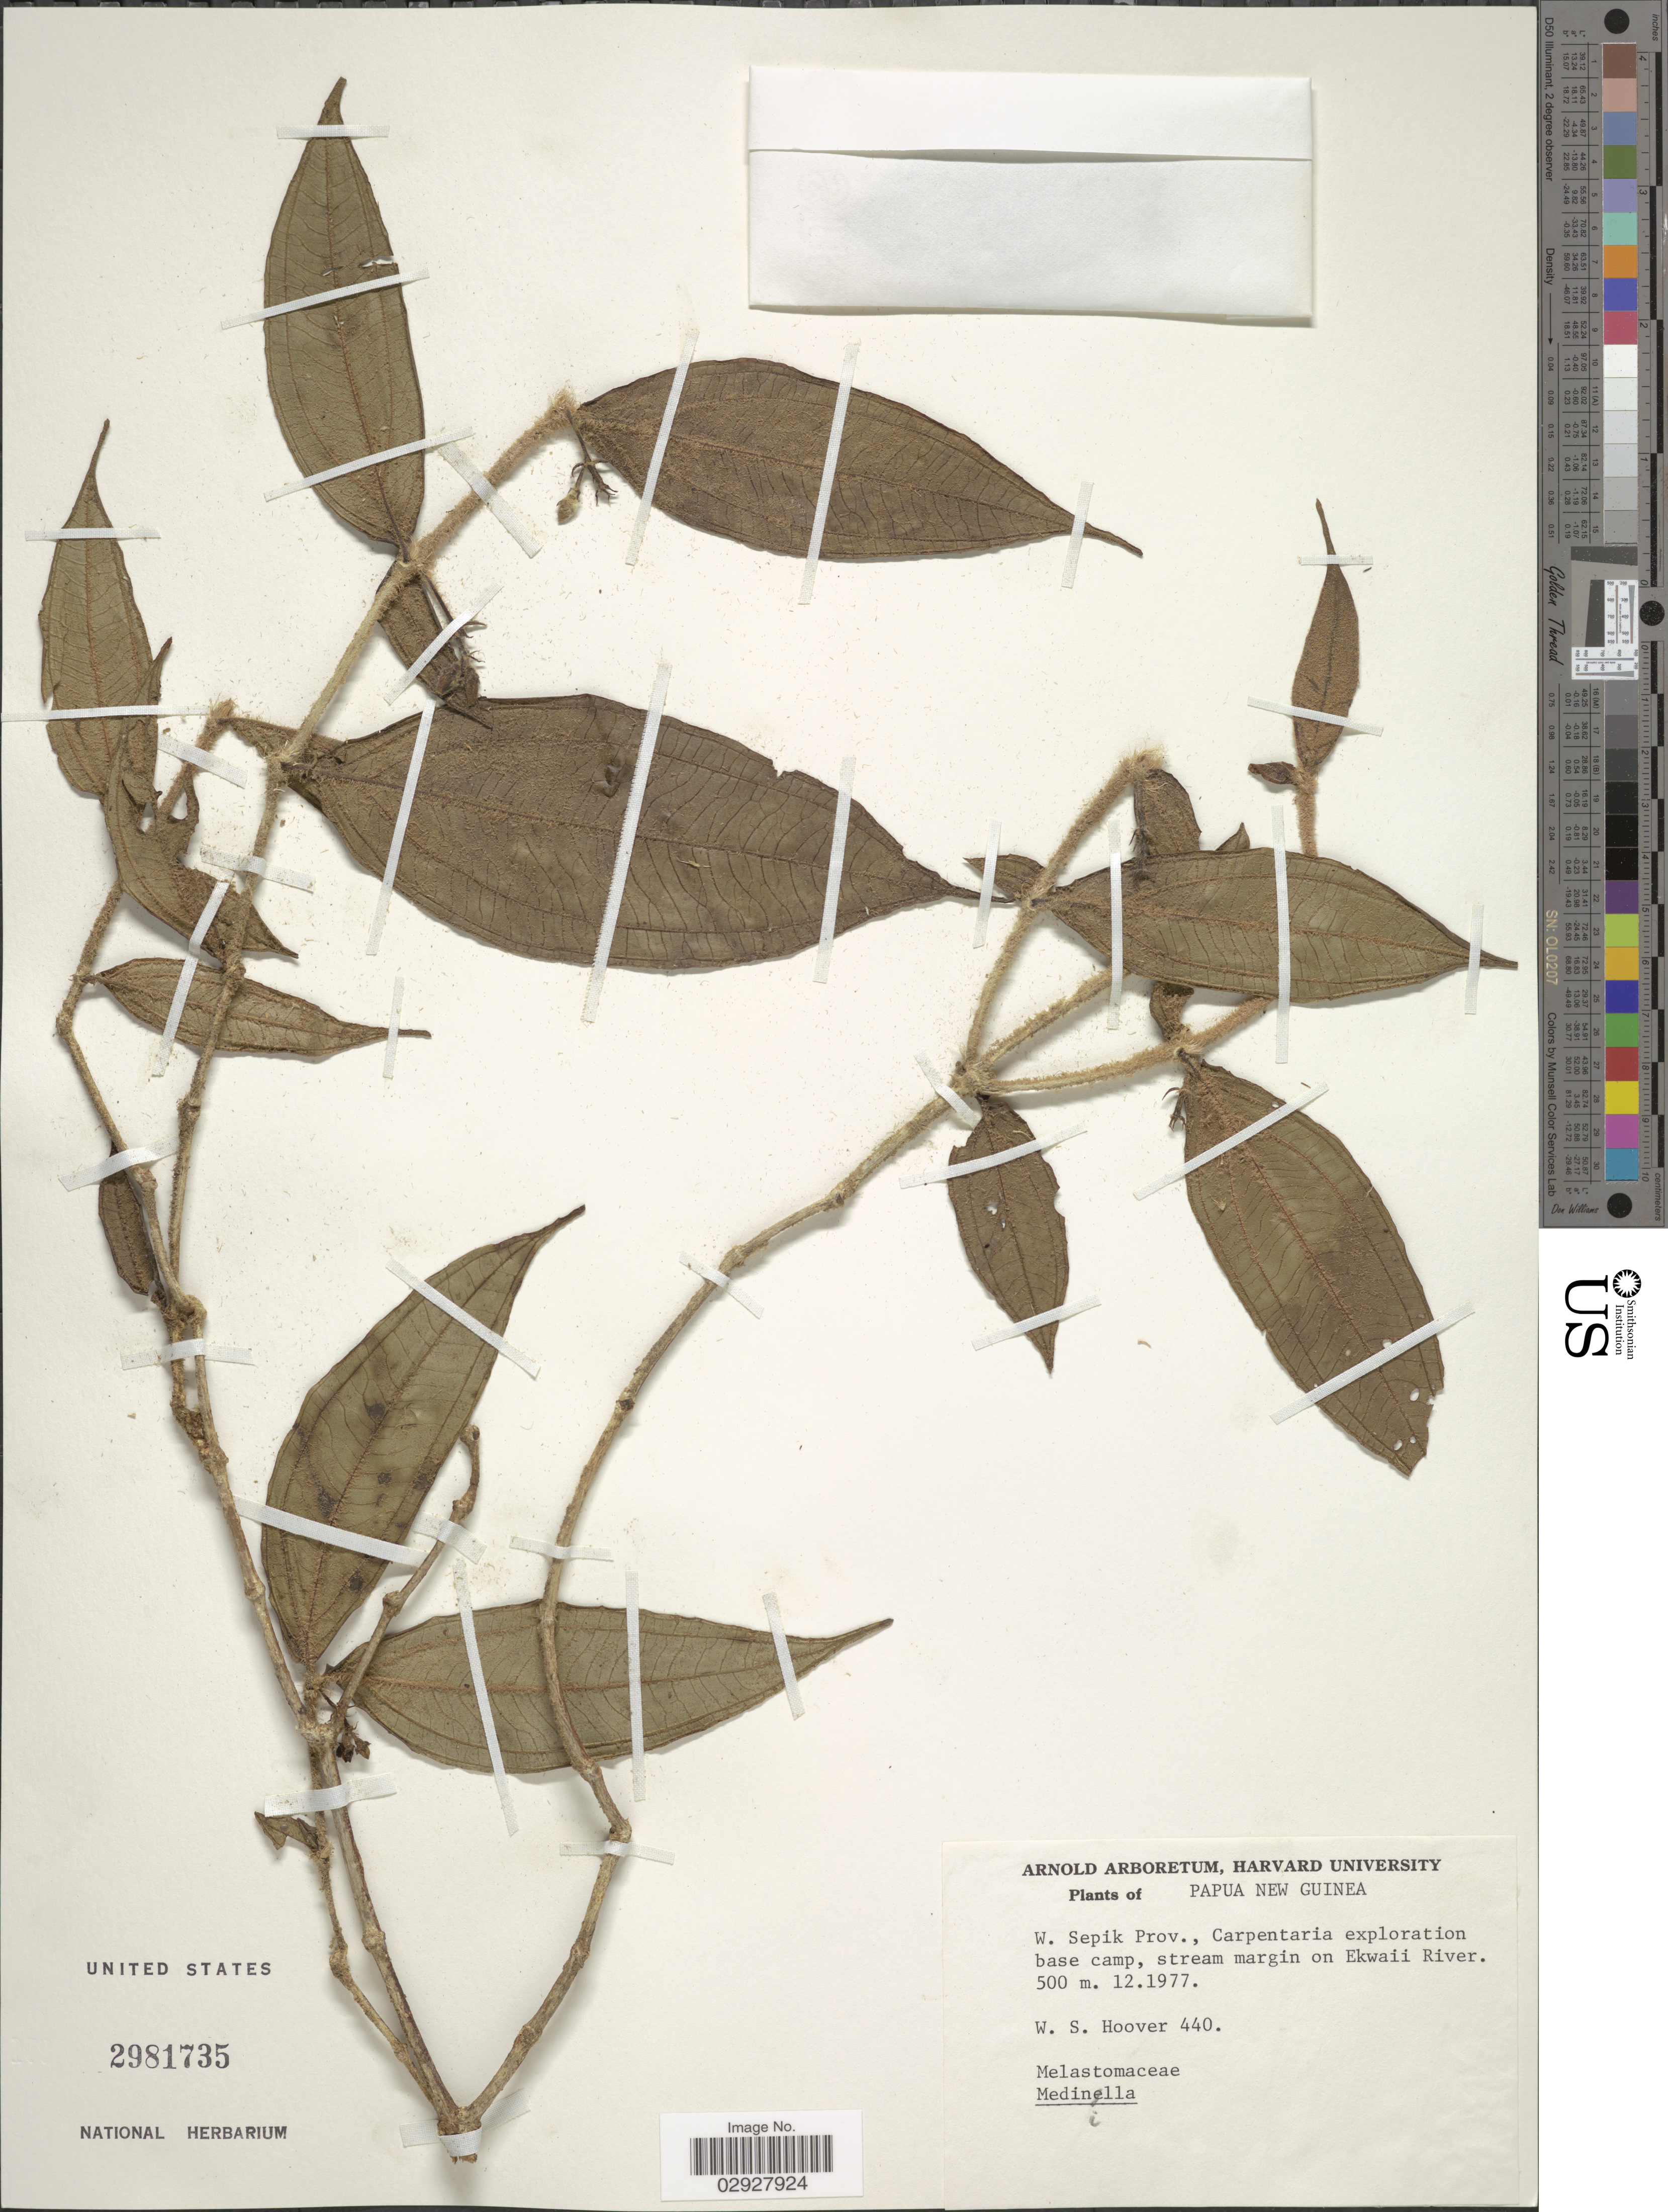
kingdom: Plantae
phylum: Tracheophyta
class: Magnoliopsida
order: Myrtales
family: Melastomataceae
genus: Medinilla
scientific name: Medinilla sp.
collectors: W. S. Hoover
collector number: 440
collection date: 1977-12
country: Papua New Guinea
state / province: Sandaun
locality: W. Sepik Prov., Carpentaria exploration base camp, stream margin on Ekwaii River.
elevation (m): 500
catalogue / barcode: US 2981735